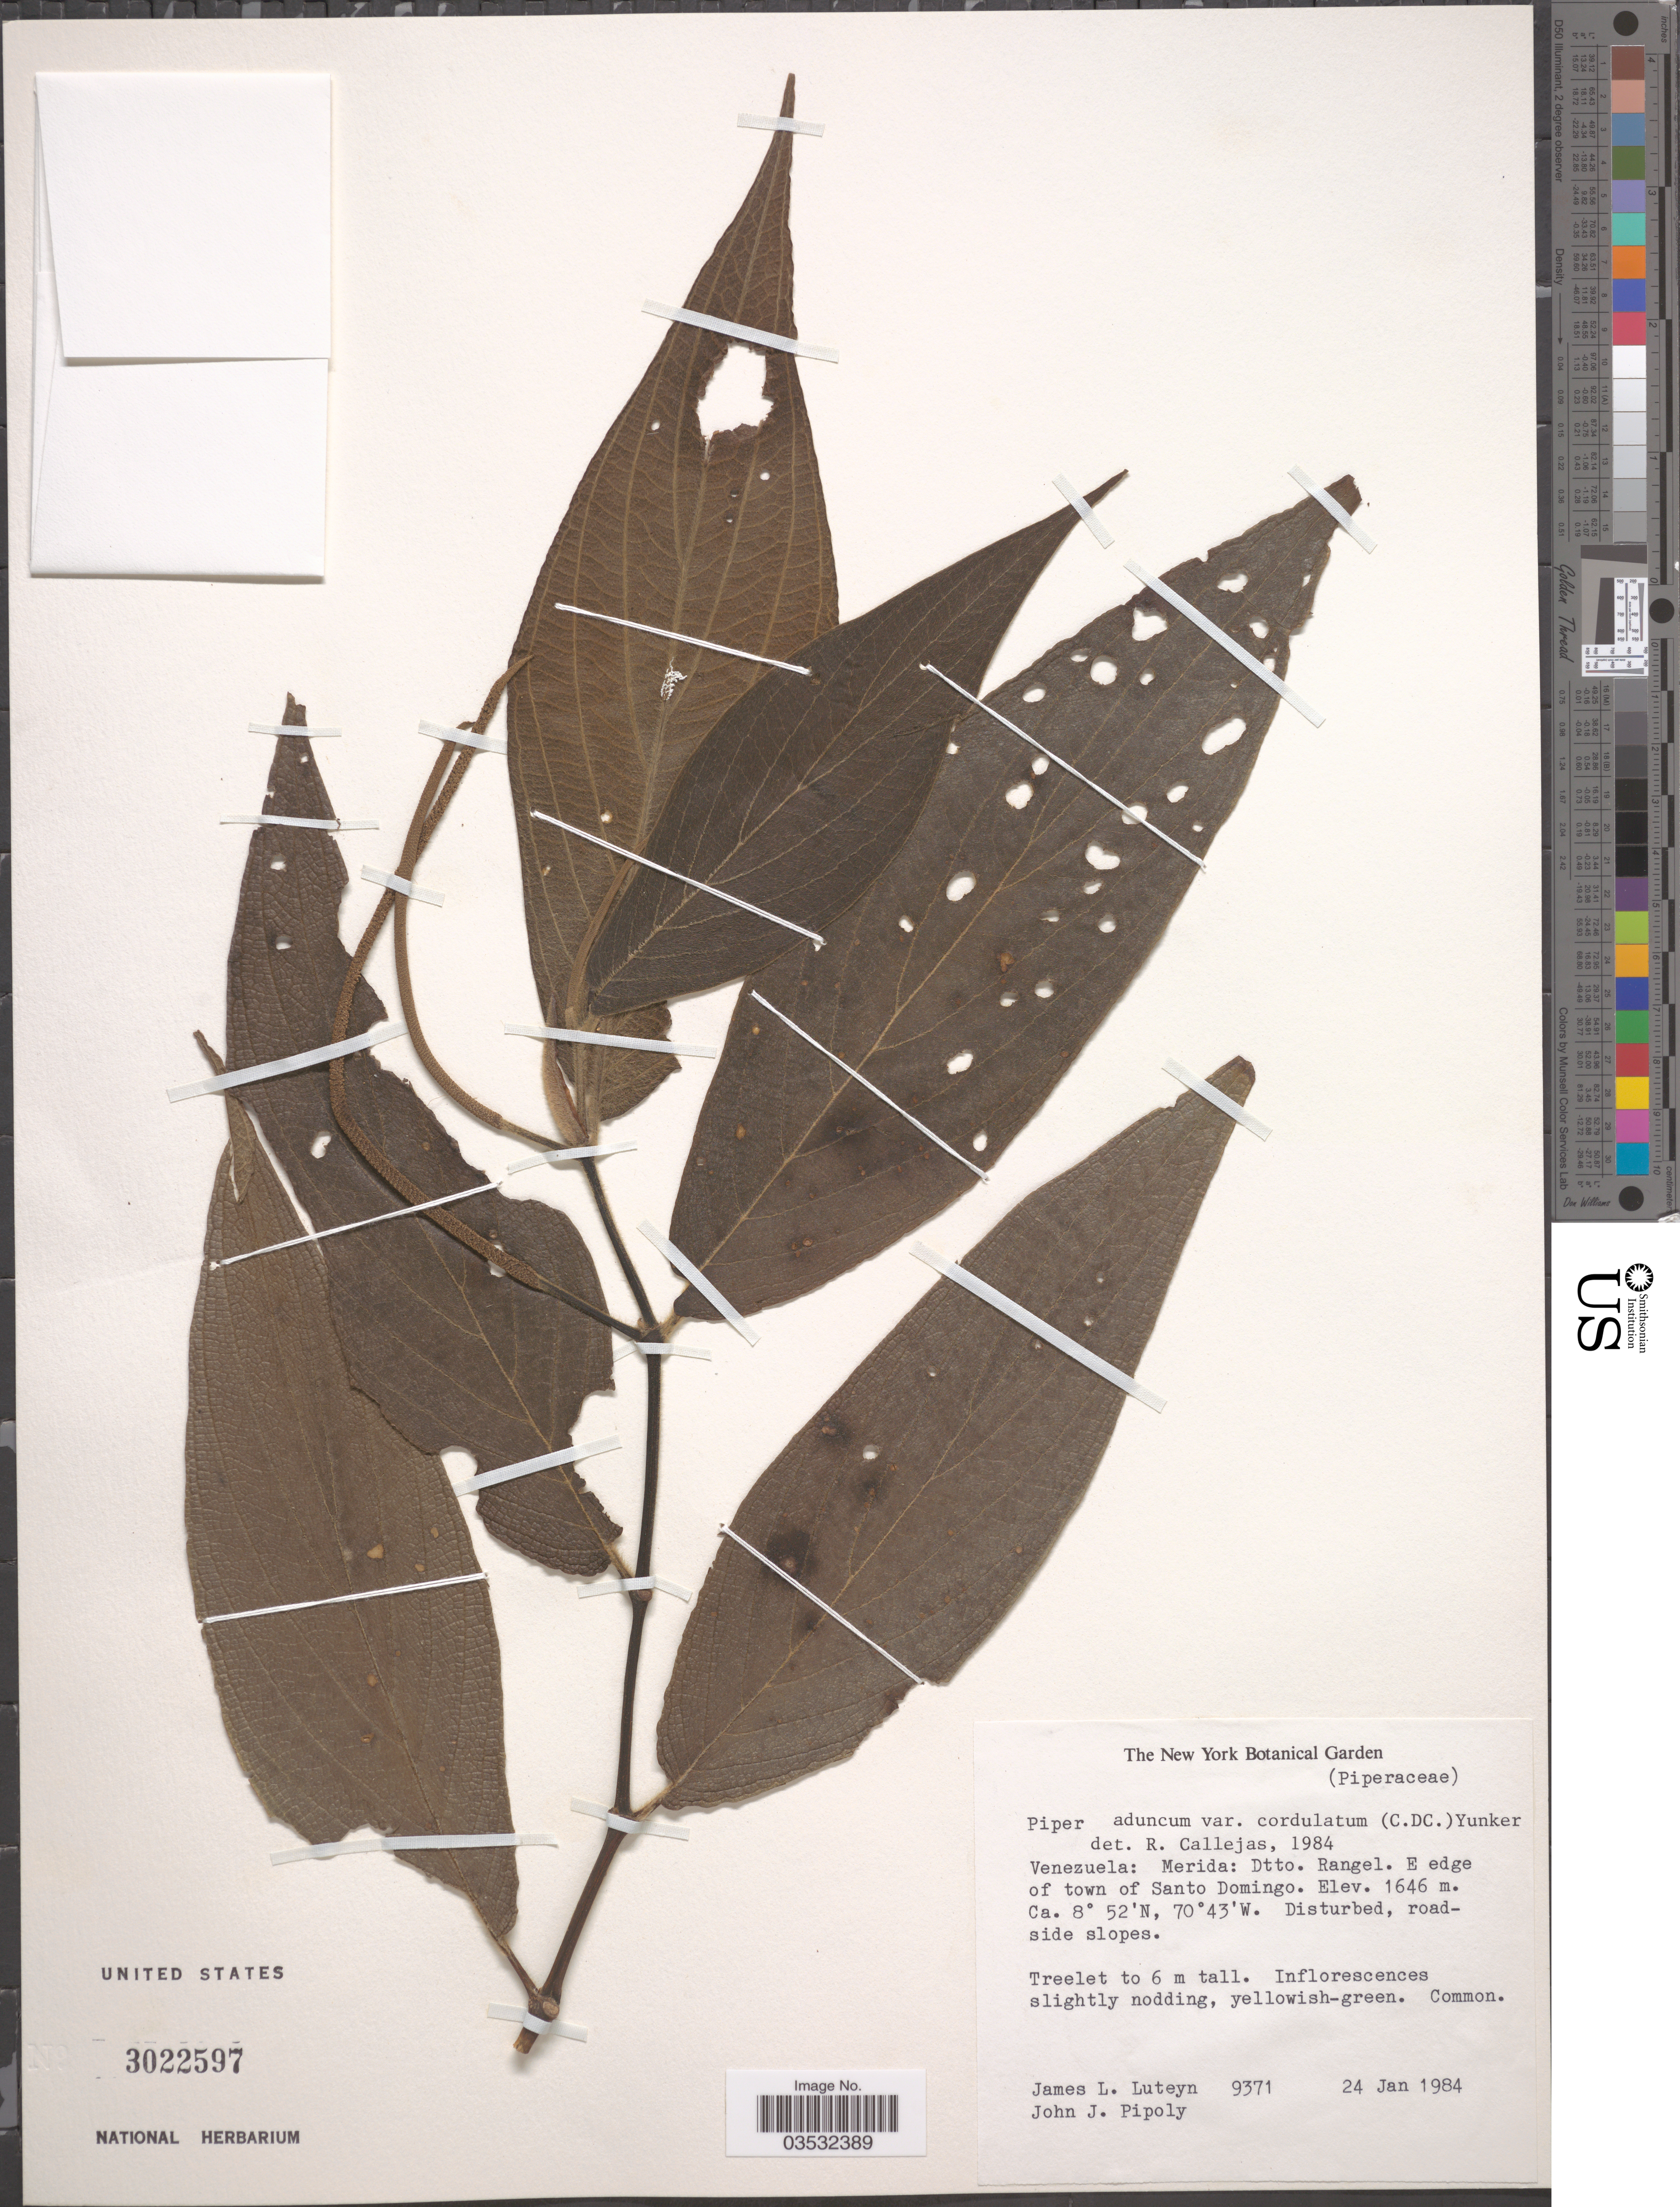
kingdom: Plantae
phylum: Tracheophyta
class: Magnoliopsida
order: Piperales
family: Piperaceae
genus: Piper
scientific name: Piper aduncum var. cordulatum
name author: L.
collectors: J. L. Luteyn & J. J. Pipoly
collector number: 9371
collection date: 1984-01-24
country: Venezuela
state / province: Merida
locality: Dtto. Rangel. E edge of town of Santo Domingo.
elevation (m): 1646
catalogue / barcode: US 3022597